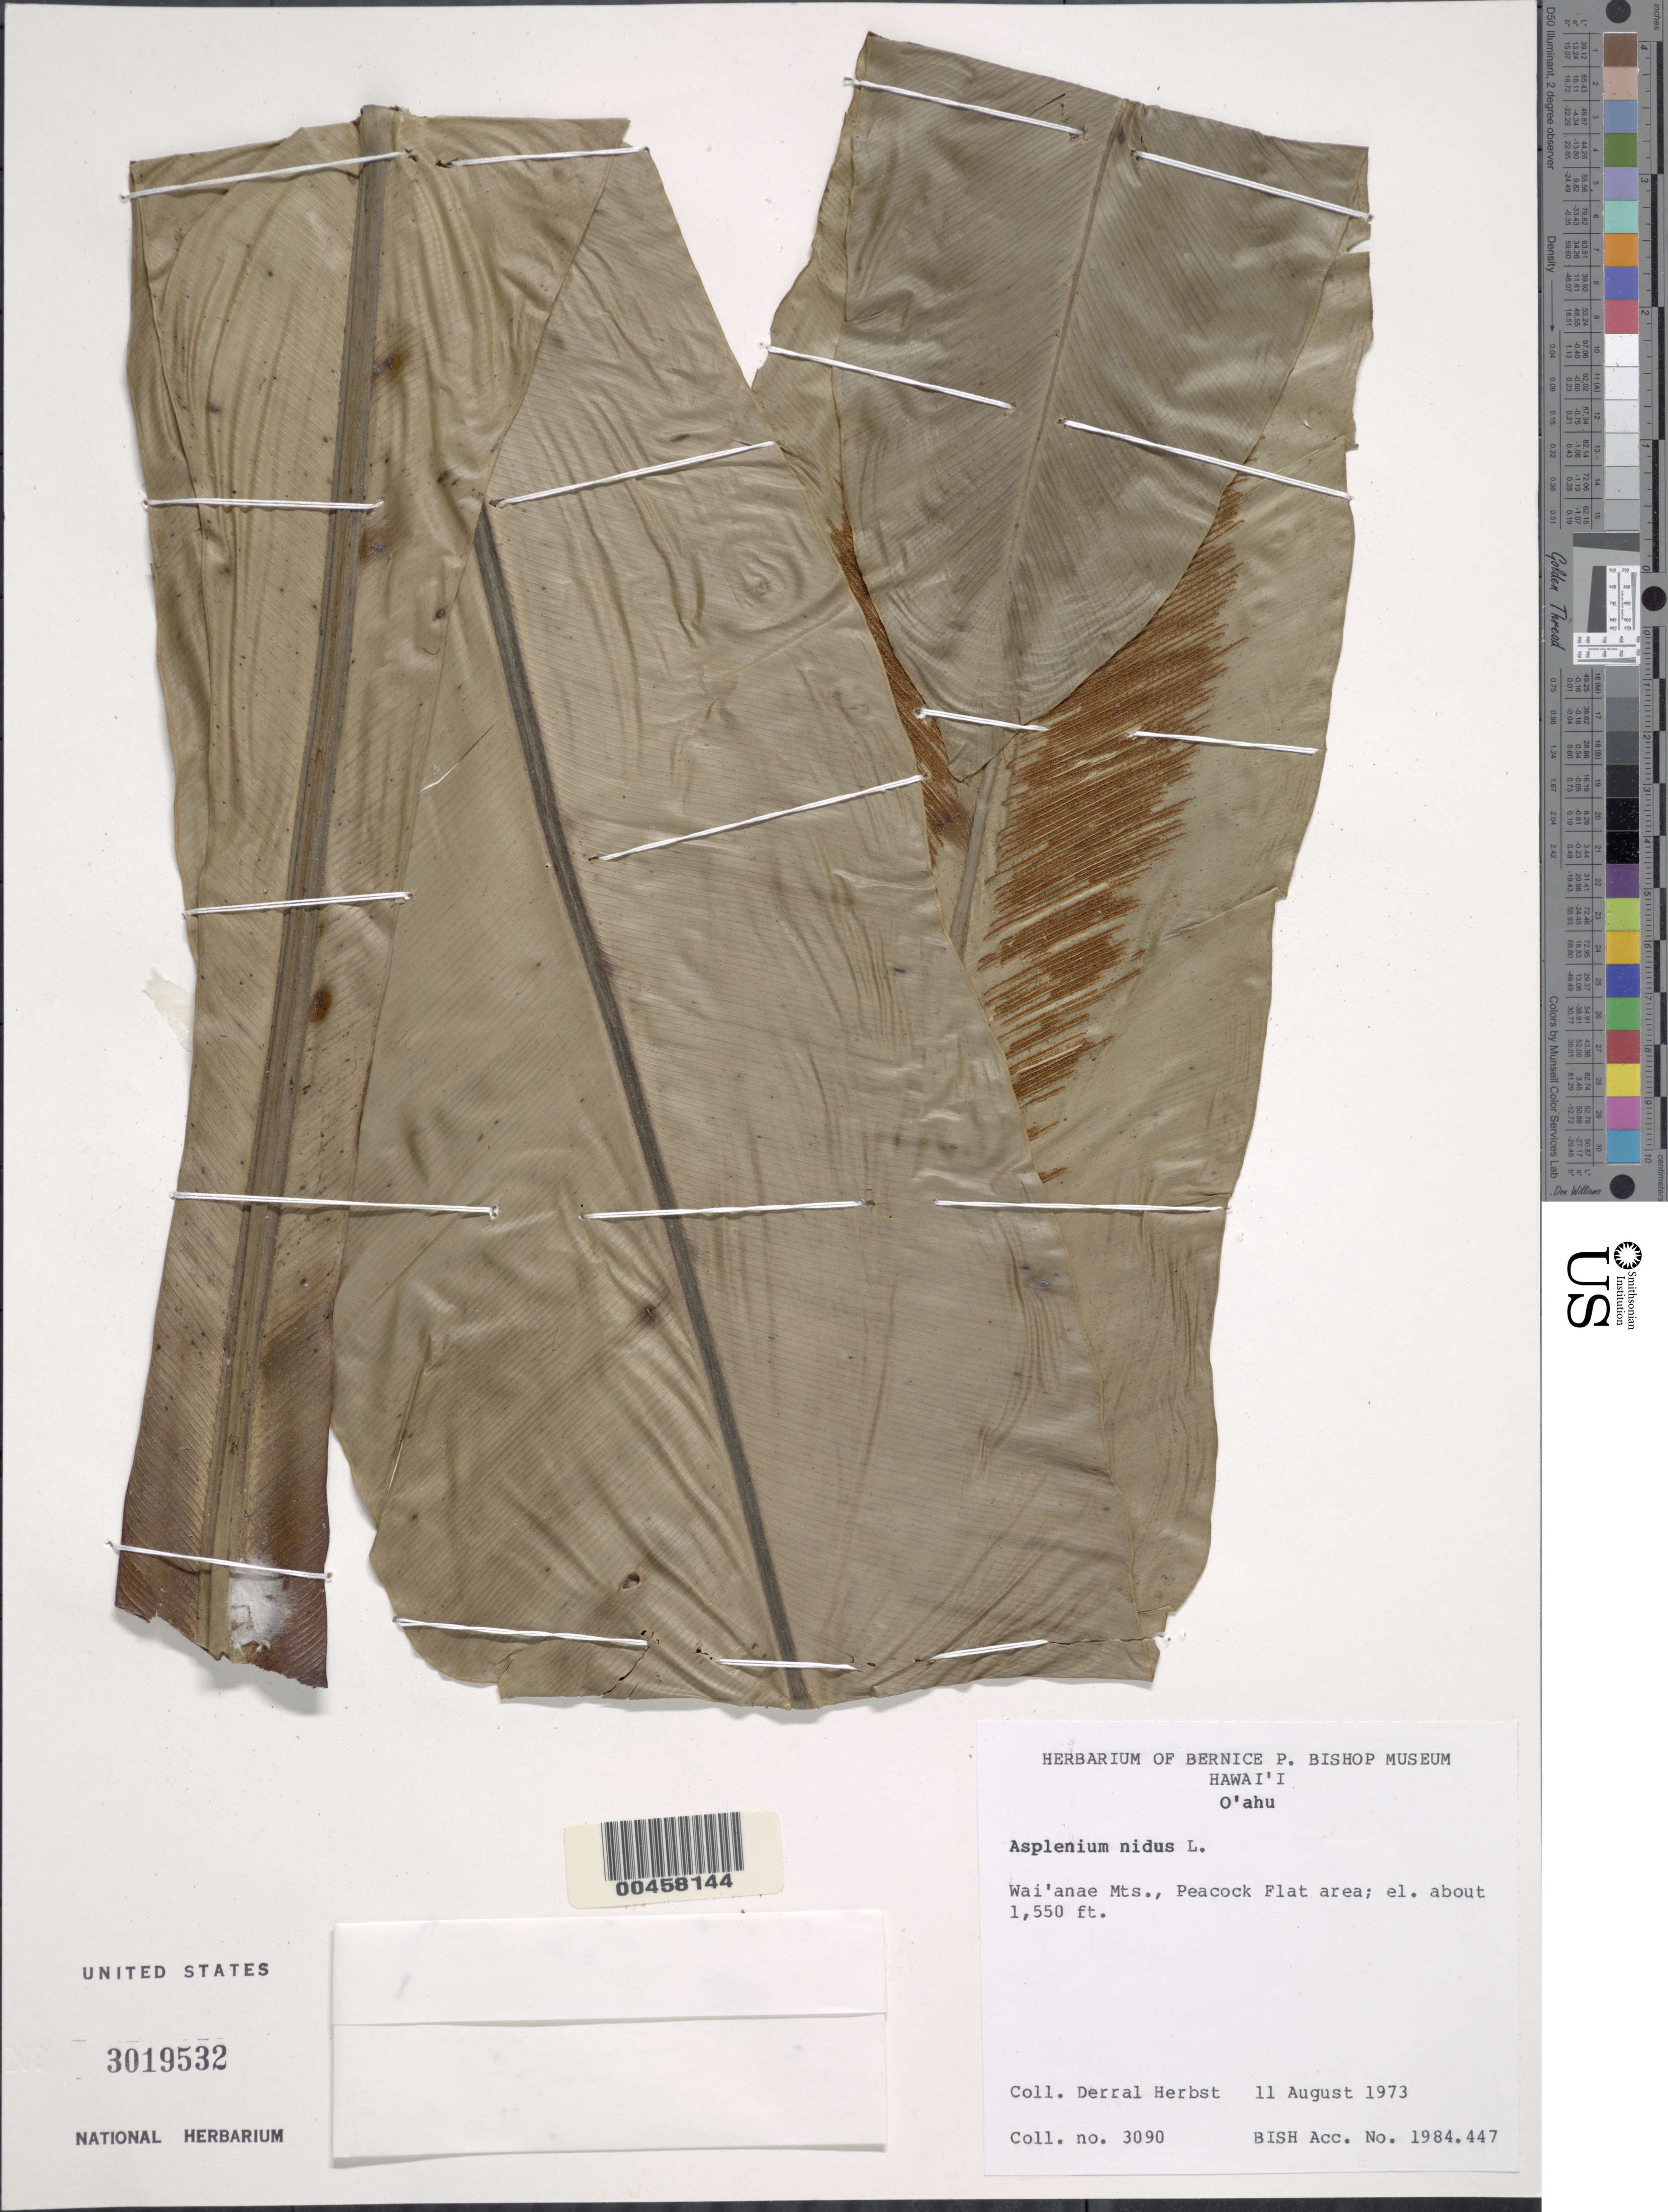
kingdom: Plantae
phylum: Tracheophyta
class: Polypodiopsida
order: Polypodiales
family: Aspleniaceae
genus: Asplenium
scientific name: Asplenium nidus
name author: L.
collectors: D. R. Herbst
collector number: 3090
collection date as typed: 11 Aug 1973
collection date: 1973-08-11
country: United States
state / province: Hawaii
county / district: Honolulu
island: Oahu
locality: Wai'anae Mts., Peacock Flat area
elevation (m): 472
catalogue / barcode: US 3019532